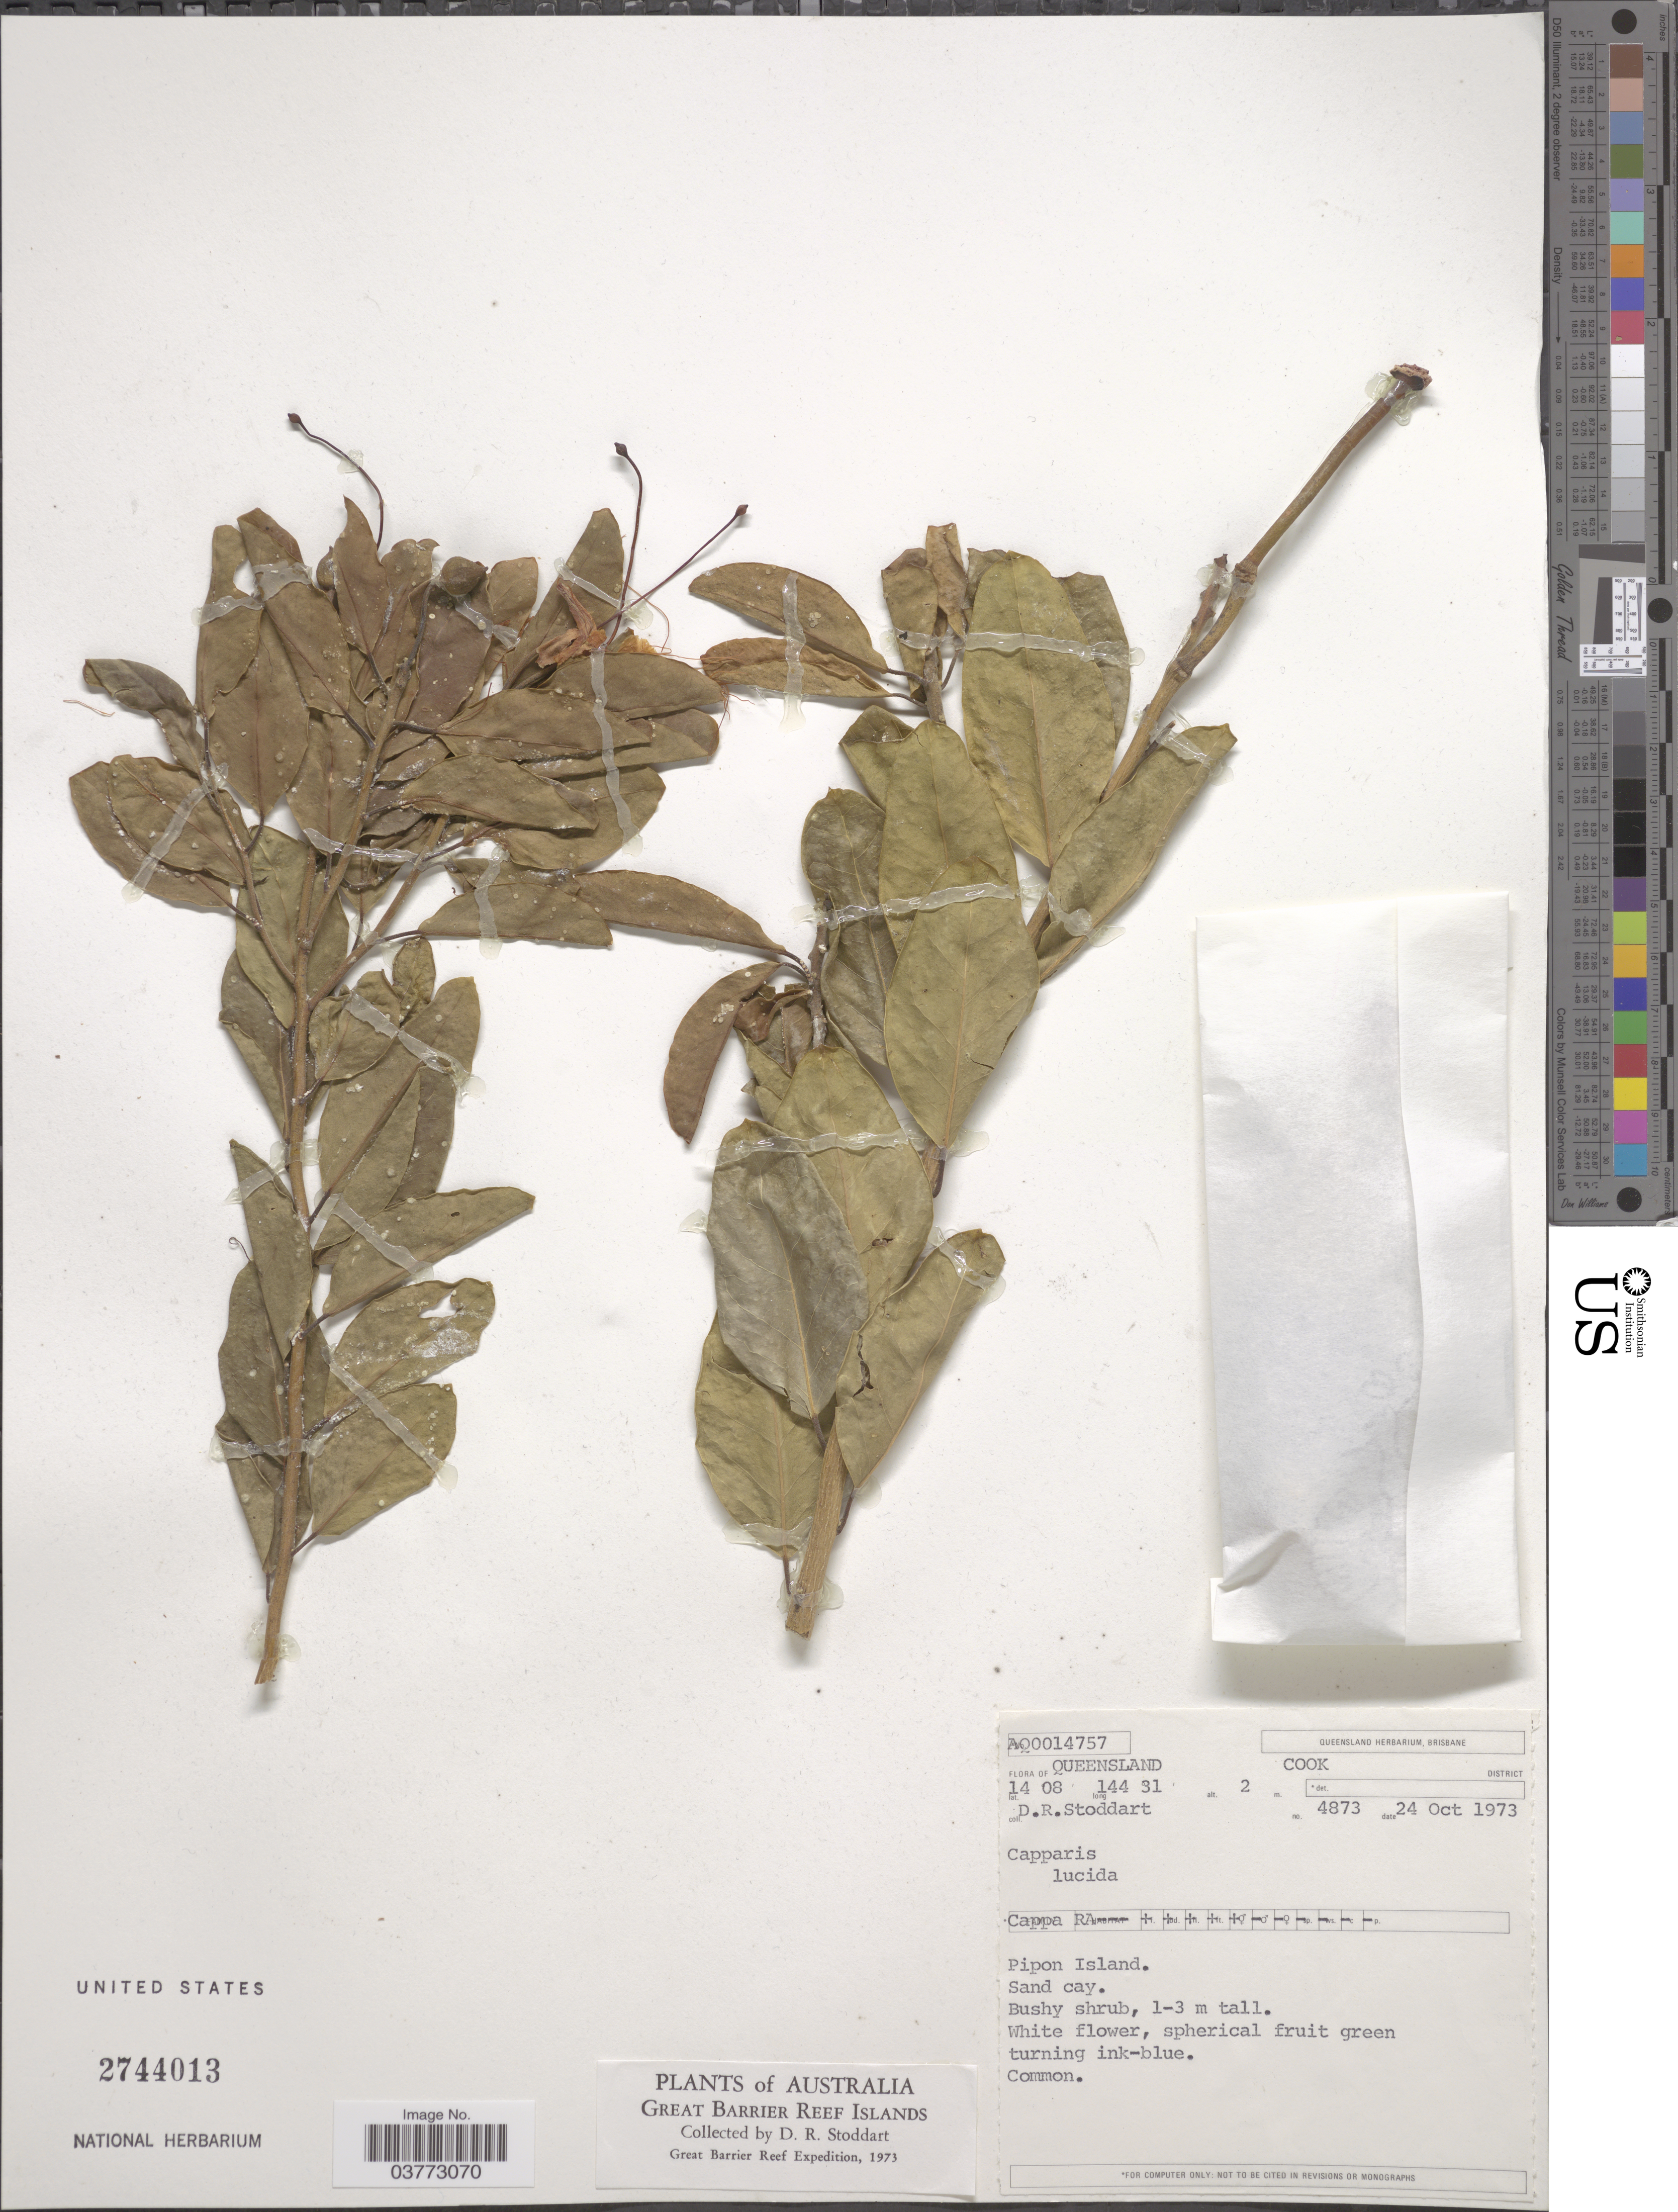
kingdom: Plantae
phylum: Tracheophyta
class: Magnoliopsida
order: Brassicales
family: Capparaceae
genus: Capparis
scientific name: Capparis lucida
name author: (Banks ex DC.) Benth.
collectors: D. R. Stoddart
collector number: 4873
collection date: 1973-10-24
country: Australia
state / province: Queensland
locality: Cook District. Pipon Island.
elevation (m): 2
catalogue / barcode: US 2744013